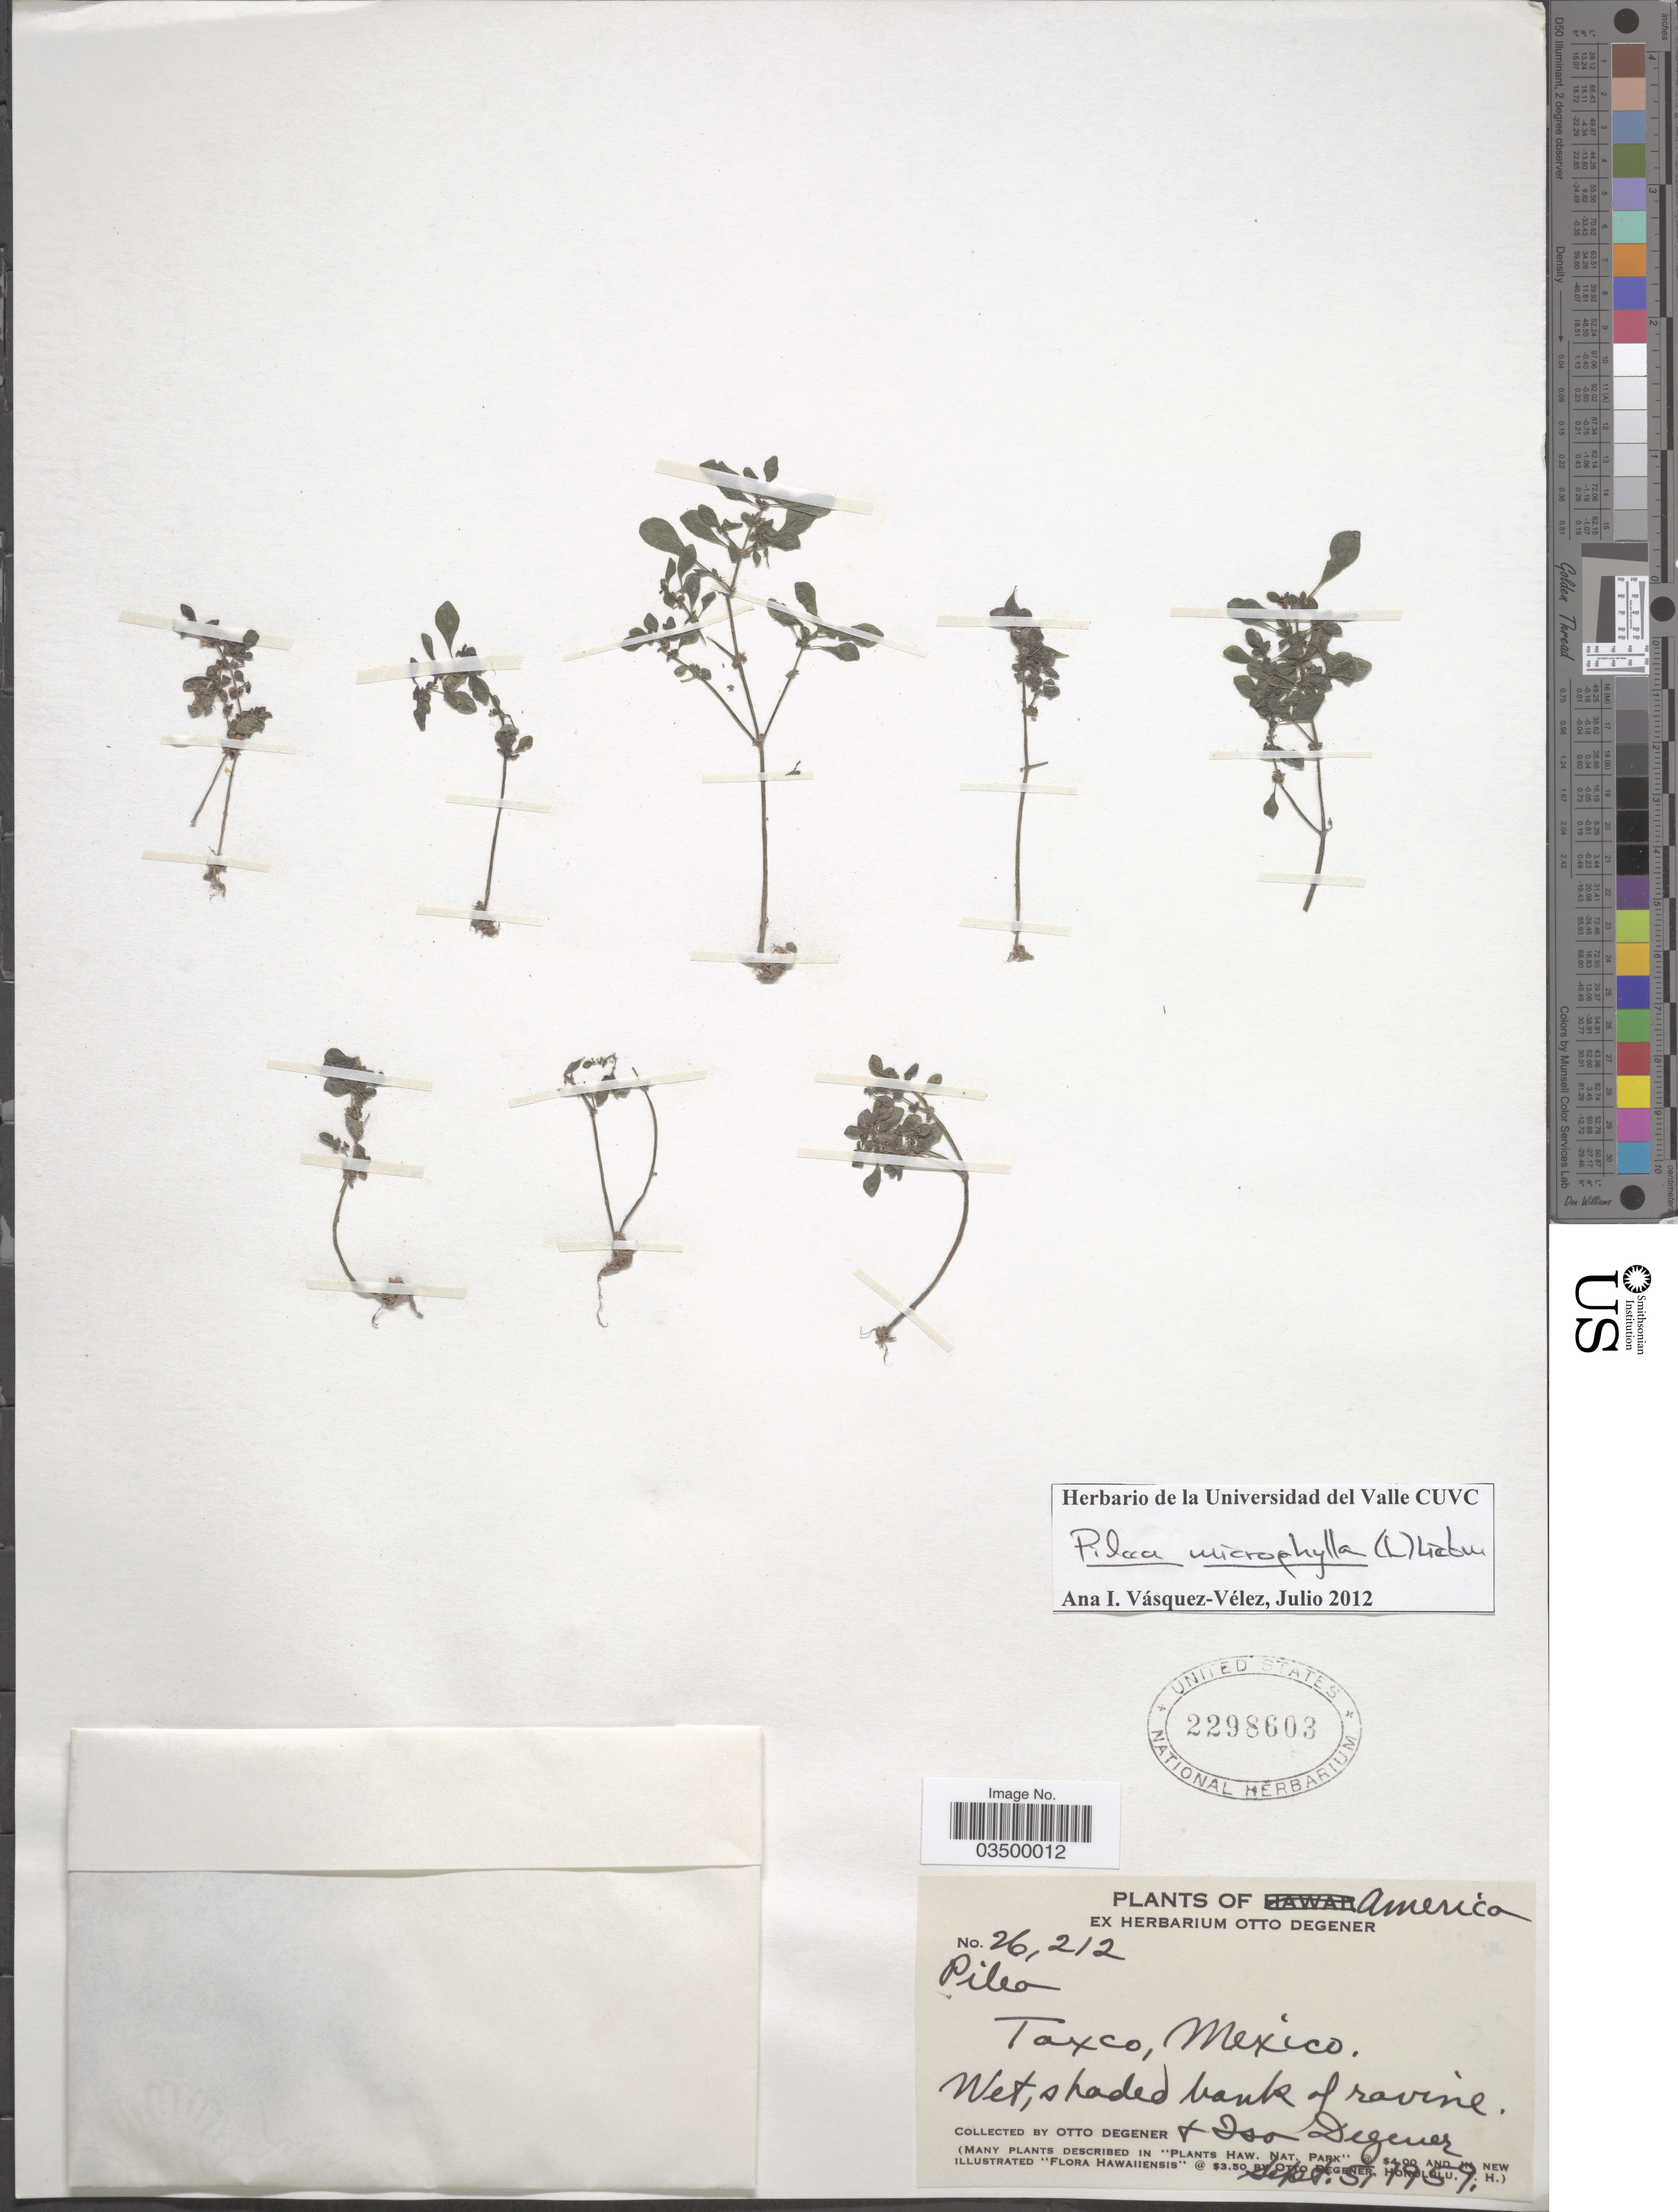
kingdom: Plantae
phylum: Tracheophyta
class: Magnoliopsida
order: Rosales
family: Urticaceae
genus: Pilea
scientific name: Pilea microphylla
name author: (L.) Liebm.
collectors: O. Degener & I. Degener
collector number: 26212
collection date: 1959-09-05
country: Mexico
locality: America. Taxco.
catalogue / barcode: US 2298603